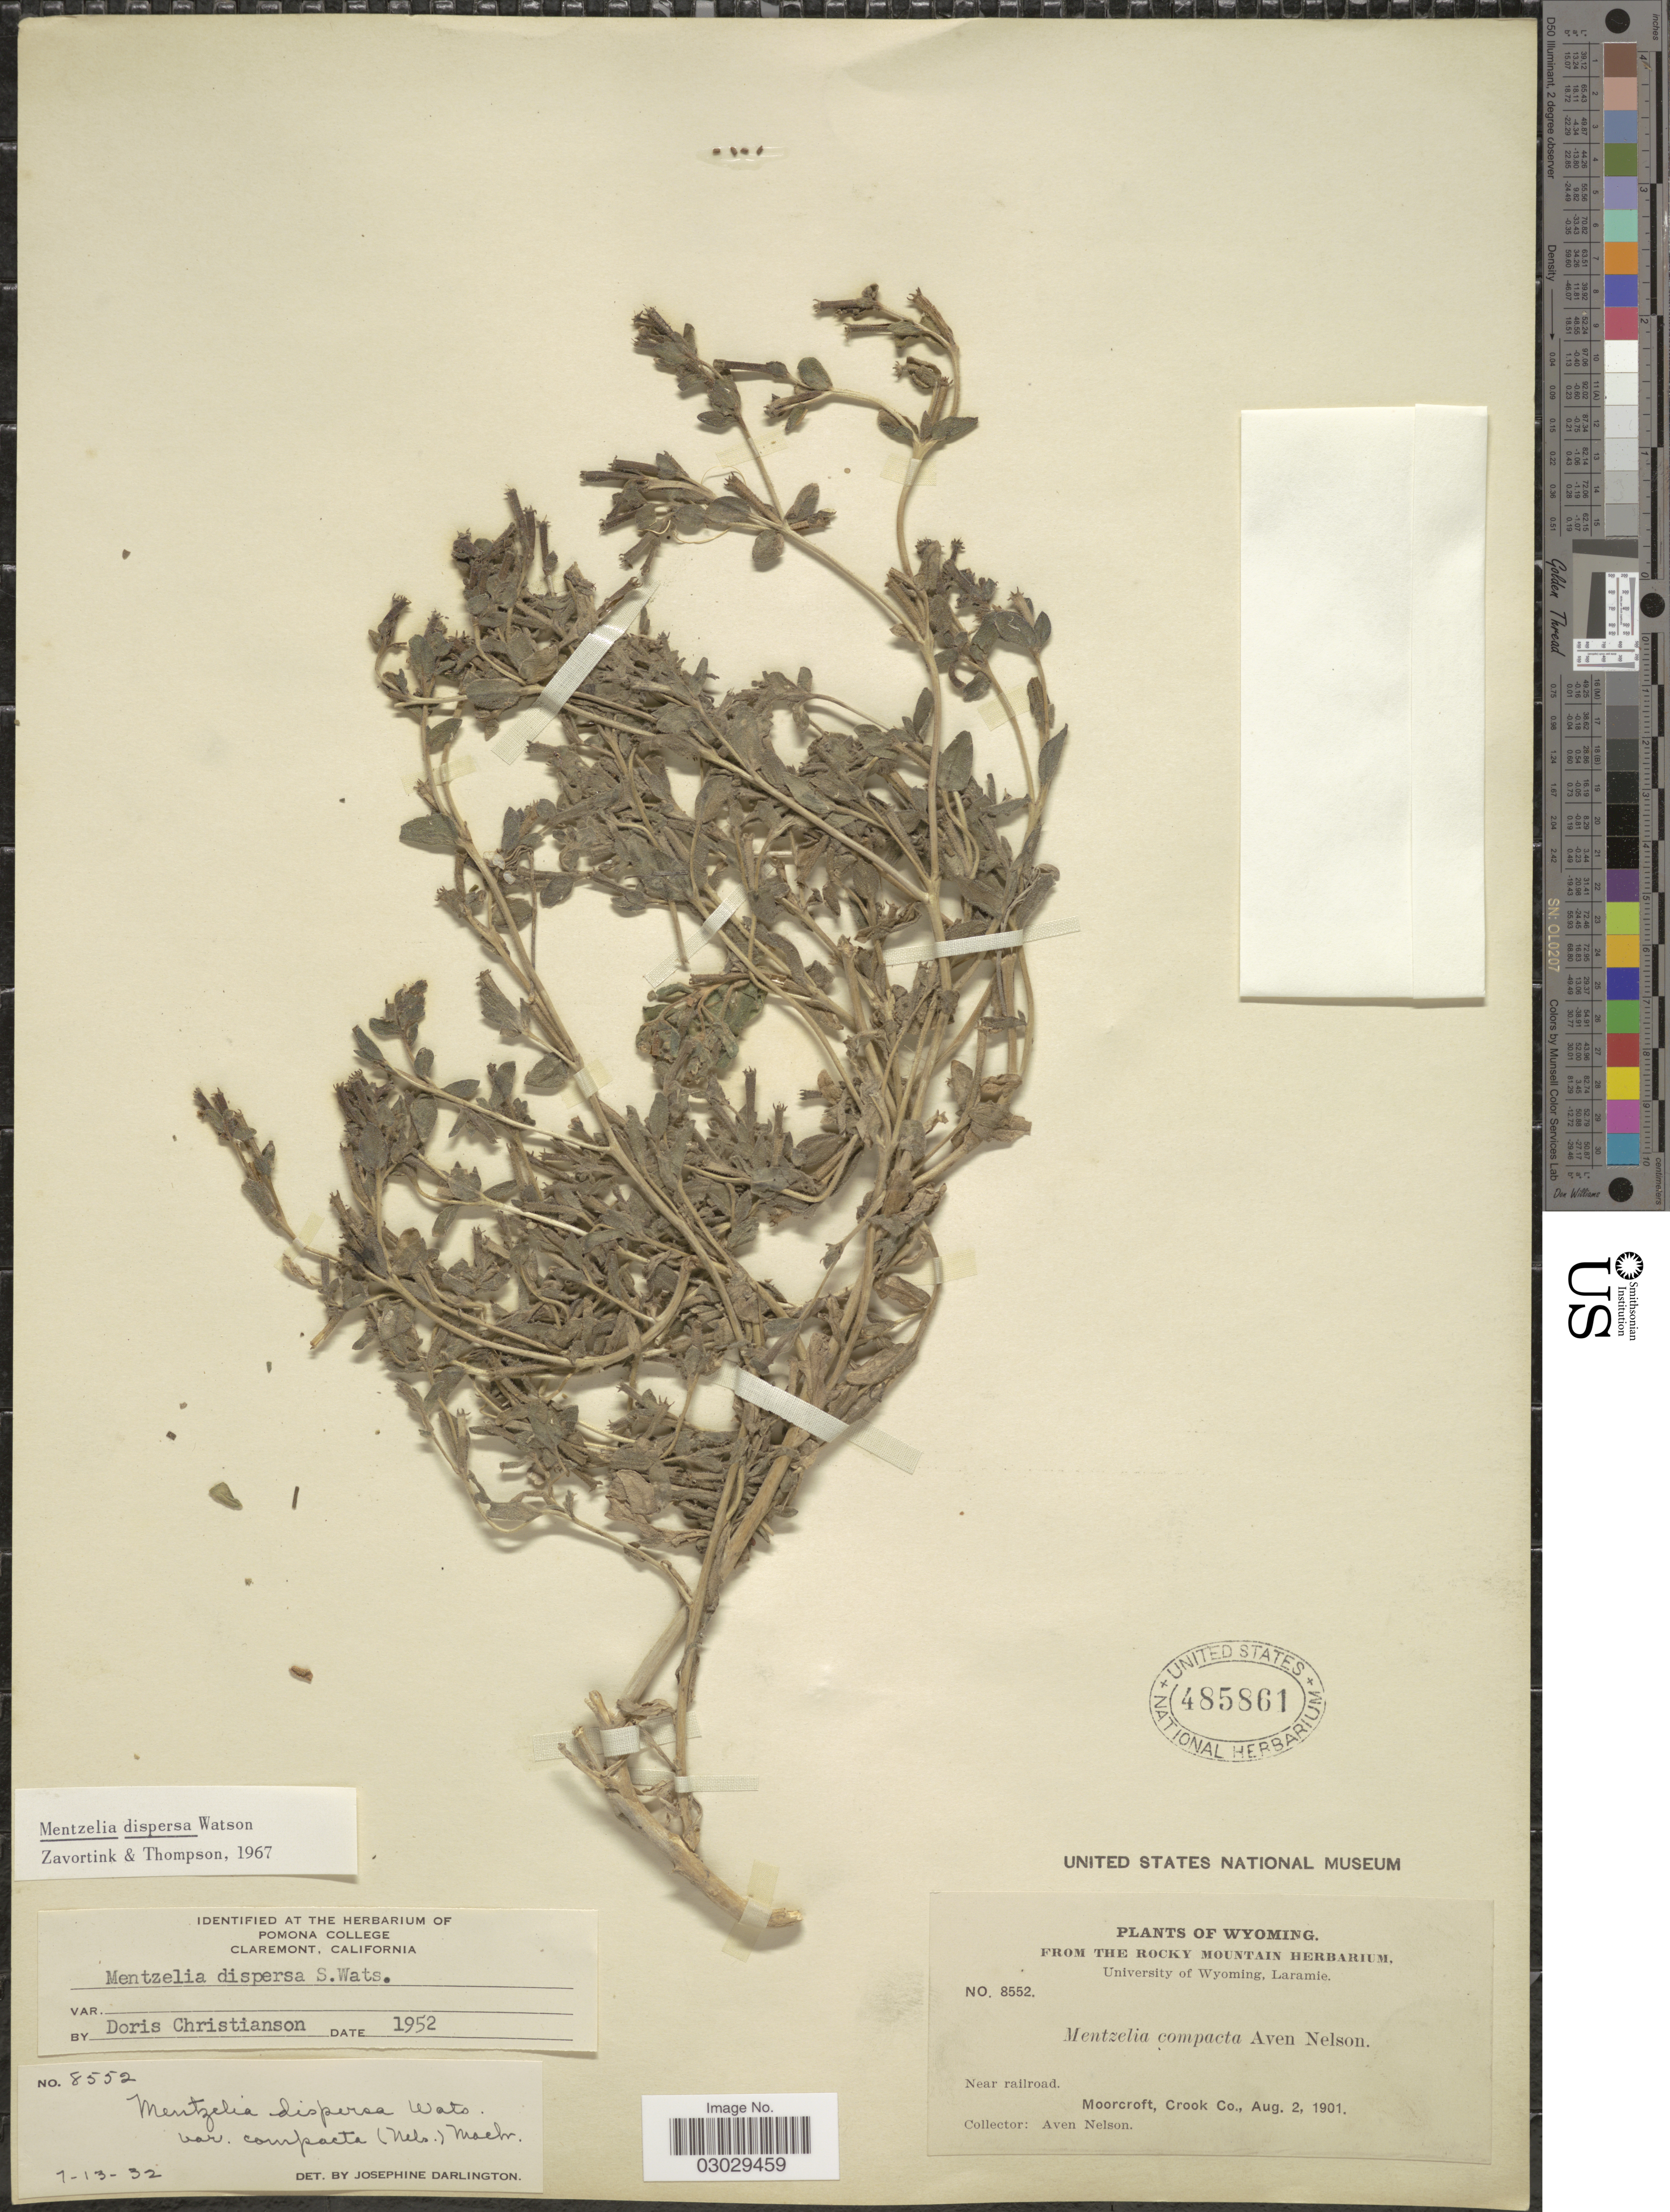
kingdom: Plantae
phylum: Tracheophyta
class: Magnoliopsida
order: Cornales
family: Loasaceae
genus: Mentzelia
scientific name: Mentzelia dispersa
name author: S. Watson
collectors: A. Nelson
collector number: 8552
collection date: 1901-08-02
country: United States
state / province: Wyoming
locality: Near railroad. Moorcroft, Crook Co.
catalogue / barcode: US 485861